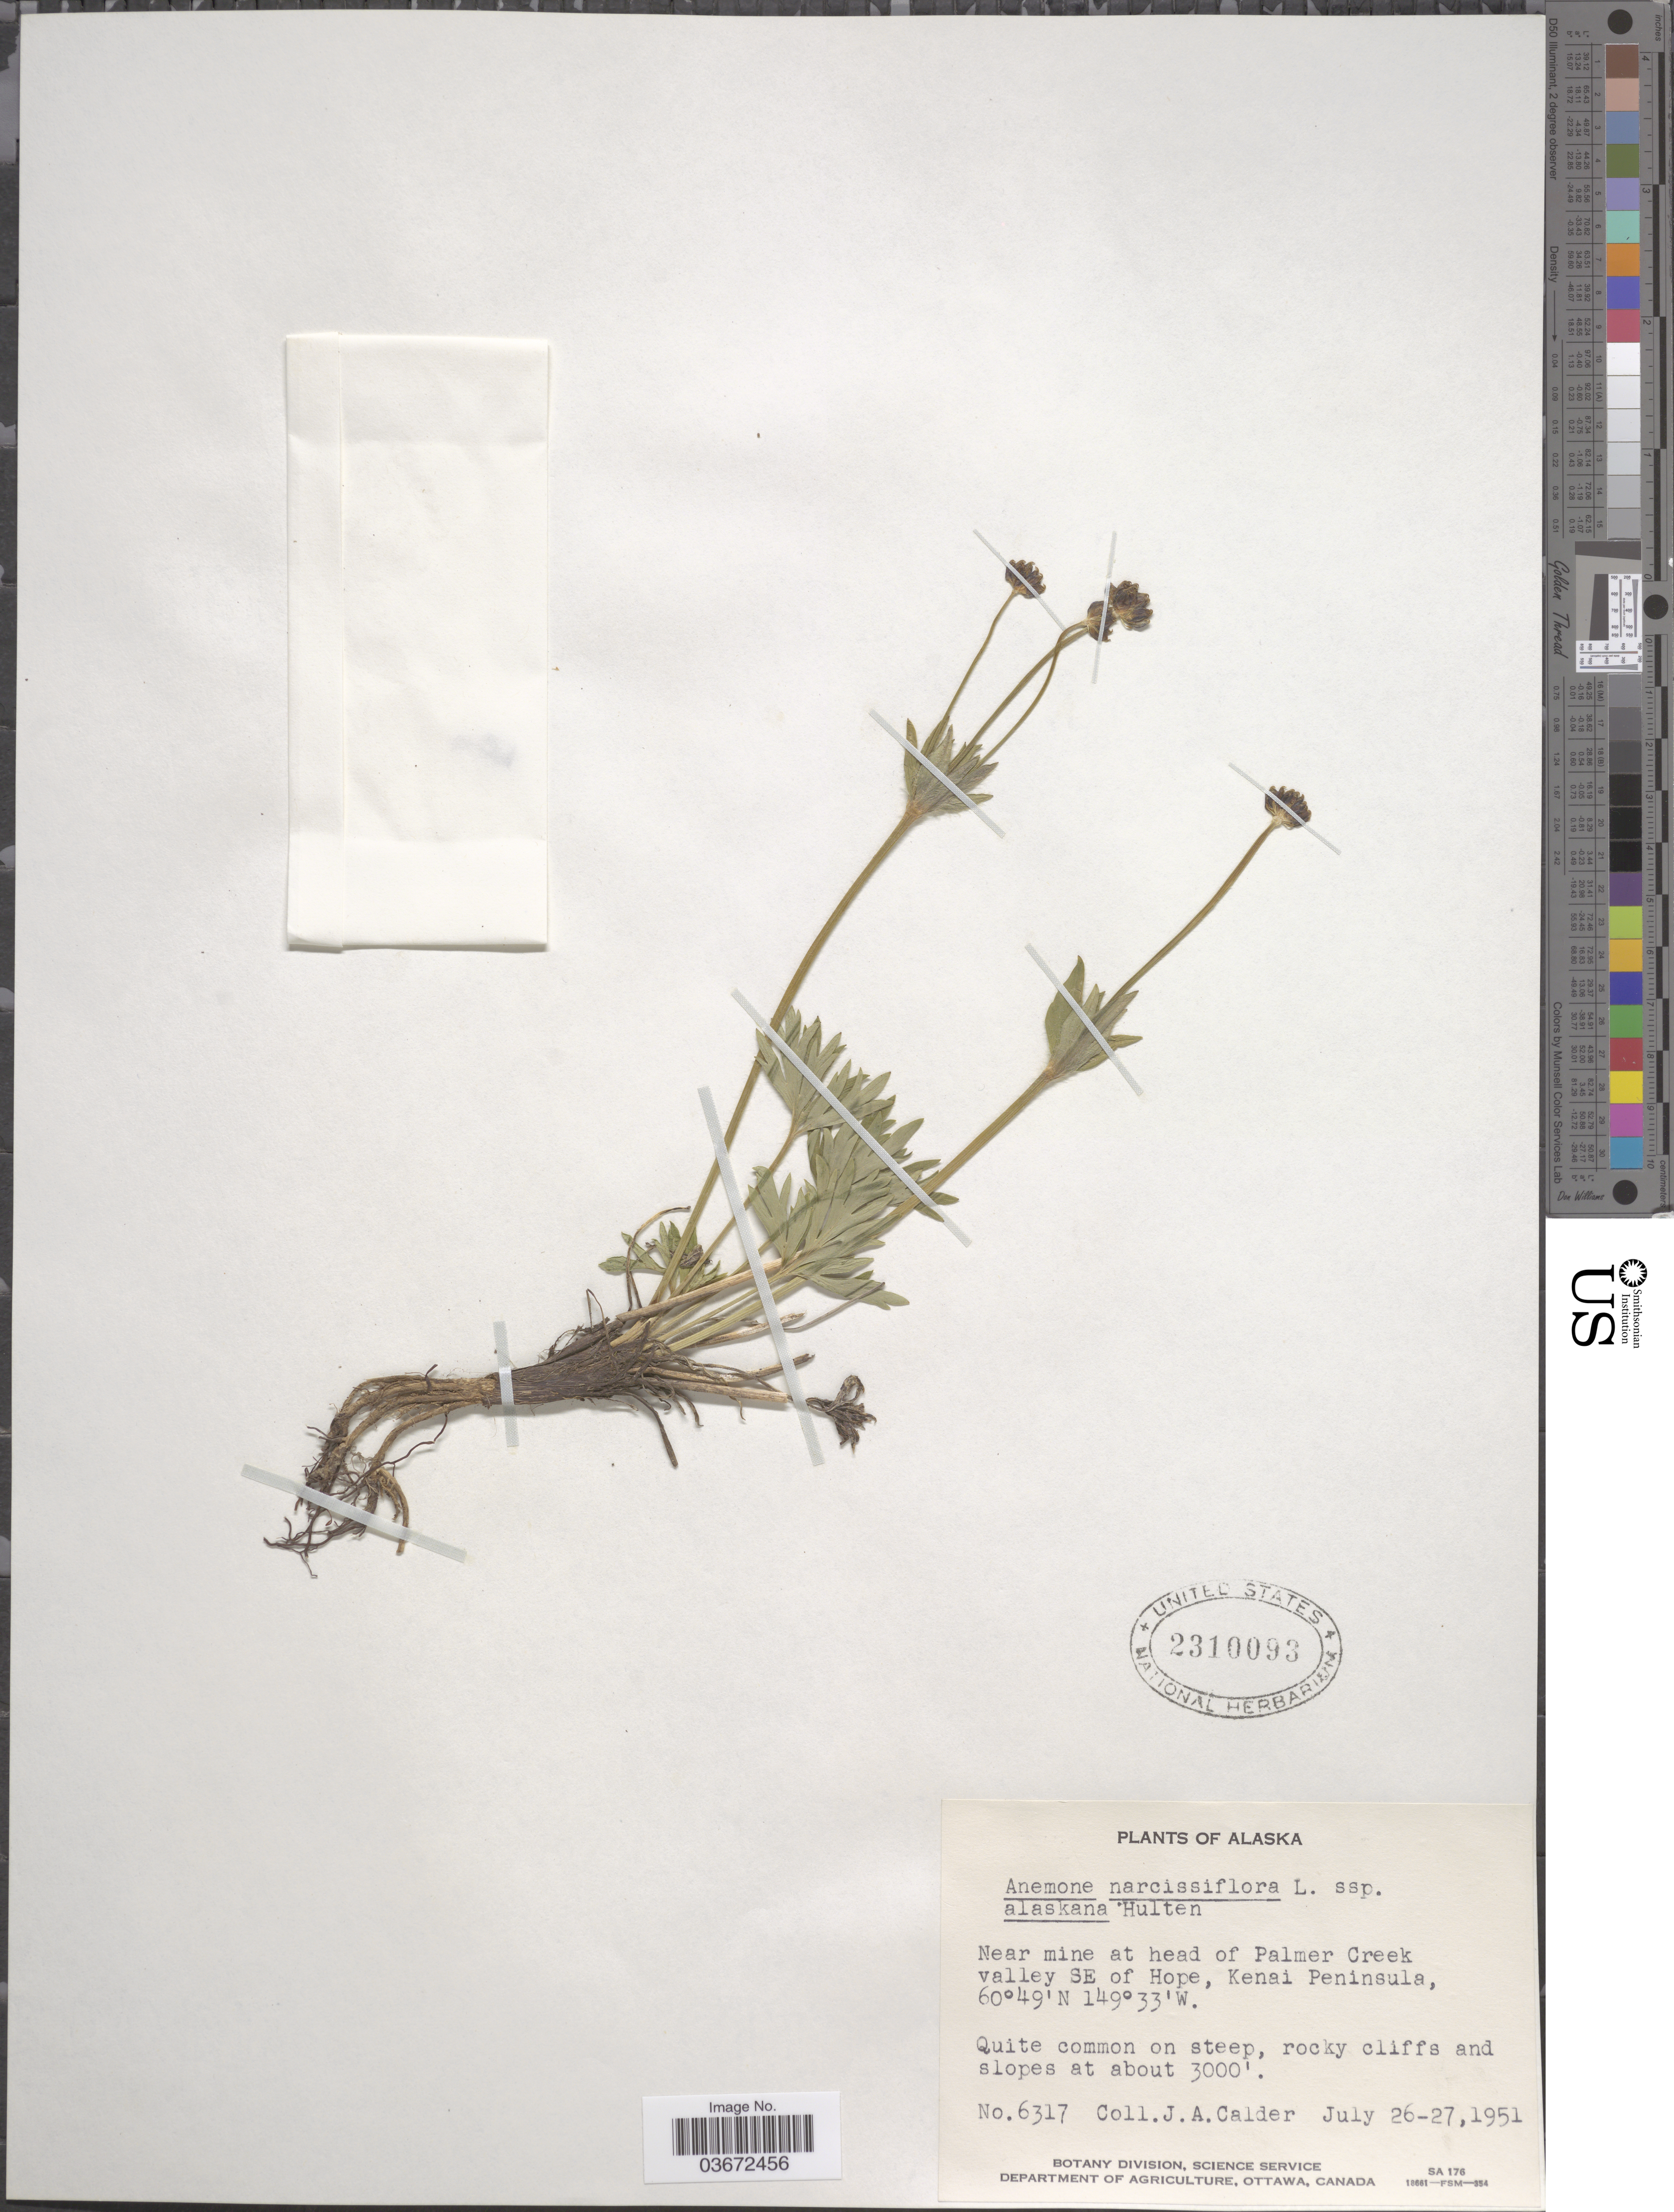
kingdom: Plantae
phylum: Tracheophyta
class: Magnoliopsida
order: Ranunculales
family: Ranunculaceae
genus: Anemone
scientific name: Anemone narcissiflora var. alaskana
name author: (Hultén) B. Boivin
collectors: J. A. Calder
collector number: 6317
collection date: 1951-07-26/1951-07-27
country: United States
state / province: Alaska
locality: Near mine at head of Palmer Creek valley SE of Hope, Kenai Peninsula.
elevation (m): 914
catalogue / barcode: US 2310093